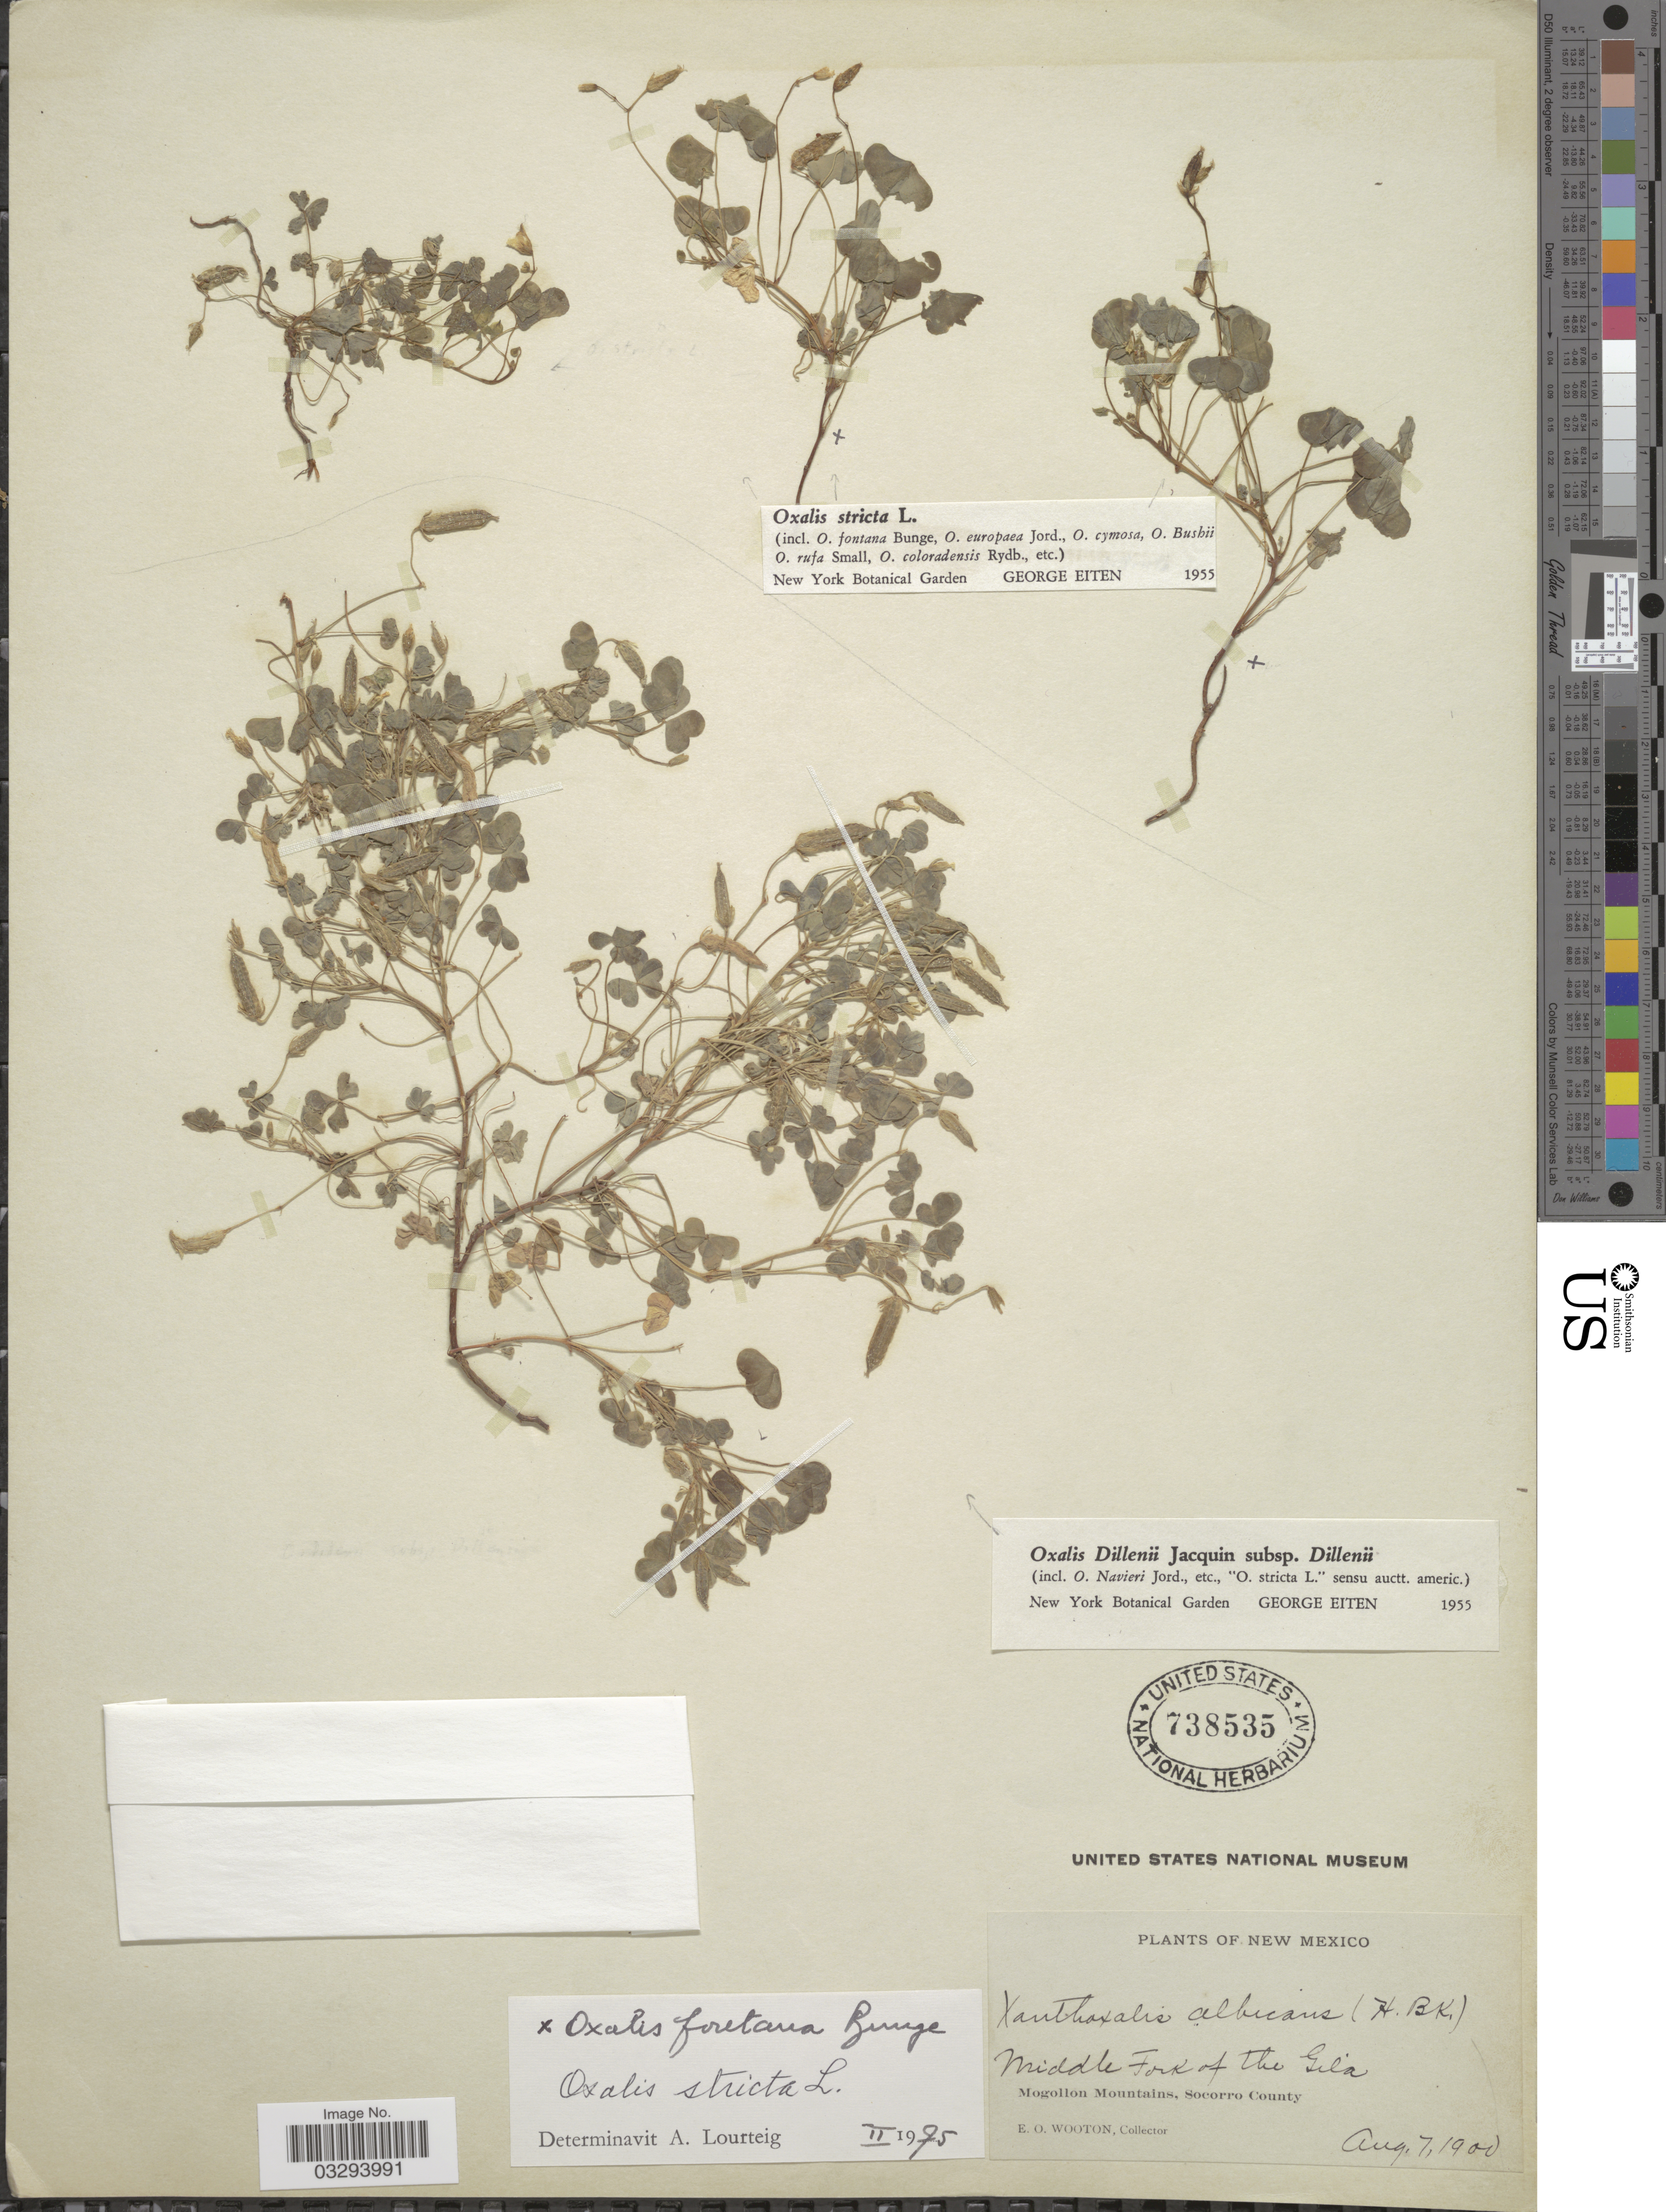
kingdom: Plantae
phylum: Tracheophyta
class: Magnoliopsida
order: Oxalidales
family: Oxalidaceae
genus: Oxalis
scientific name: Oxalis stricta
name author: L.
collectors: E. O. Wooton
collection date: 1900-08-07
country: United States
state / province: New Mexico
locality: Middle Fork of The Gila. Mogollon Mountains, Socorro County.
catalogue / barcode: US 738535